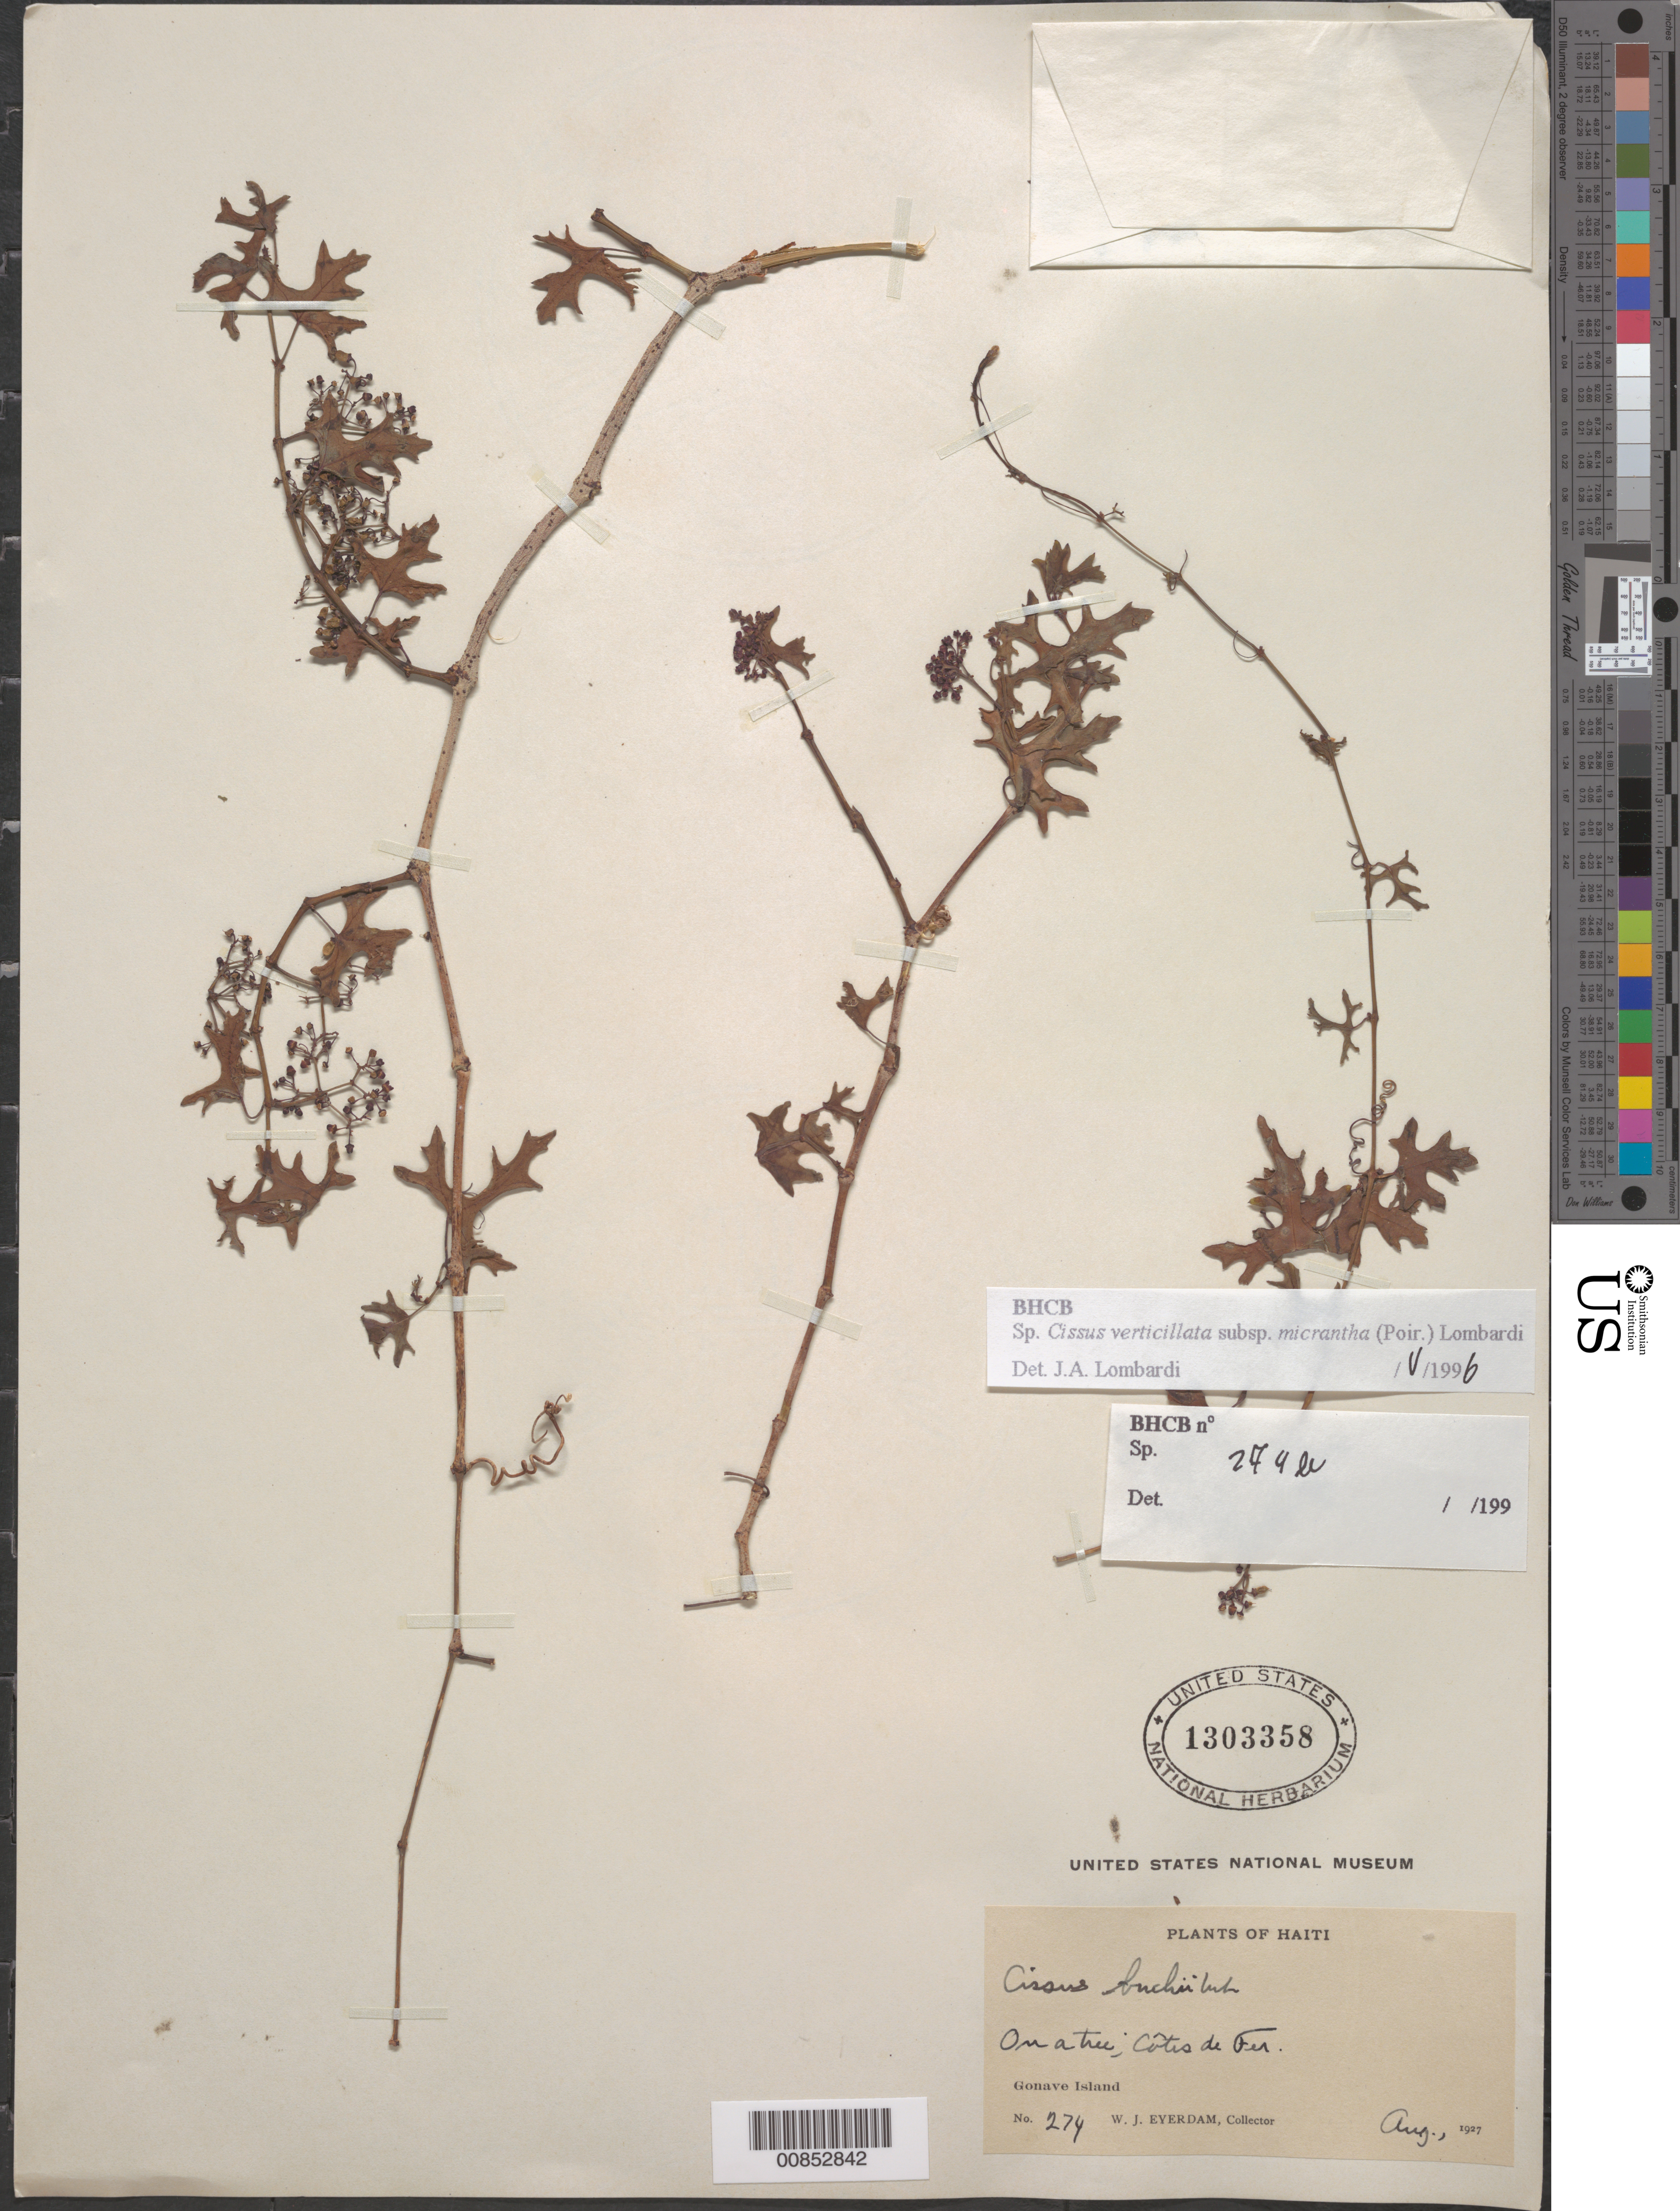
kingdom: Plantae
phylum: Tracheophyta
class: Magnoliopsida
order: Vitales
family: Vitaceae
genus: Cissus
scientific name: Cissus verticillata subsp. micrantha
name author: (Poir.) Lombardi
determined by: Lombardi, Julio A.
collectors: W. Everdam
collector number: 274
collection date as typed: Aug 1927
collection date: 1927-08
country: Haiti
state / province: Ouest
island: Île de la Gonâve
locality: Côtes de Fer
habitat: On a tree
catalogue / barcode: US 1303358